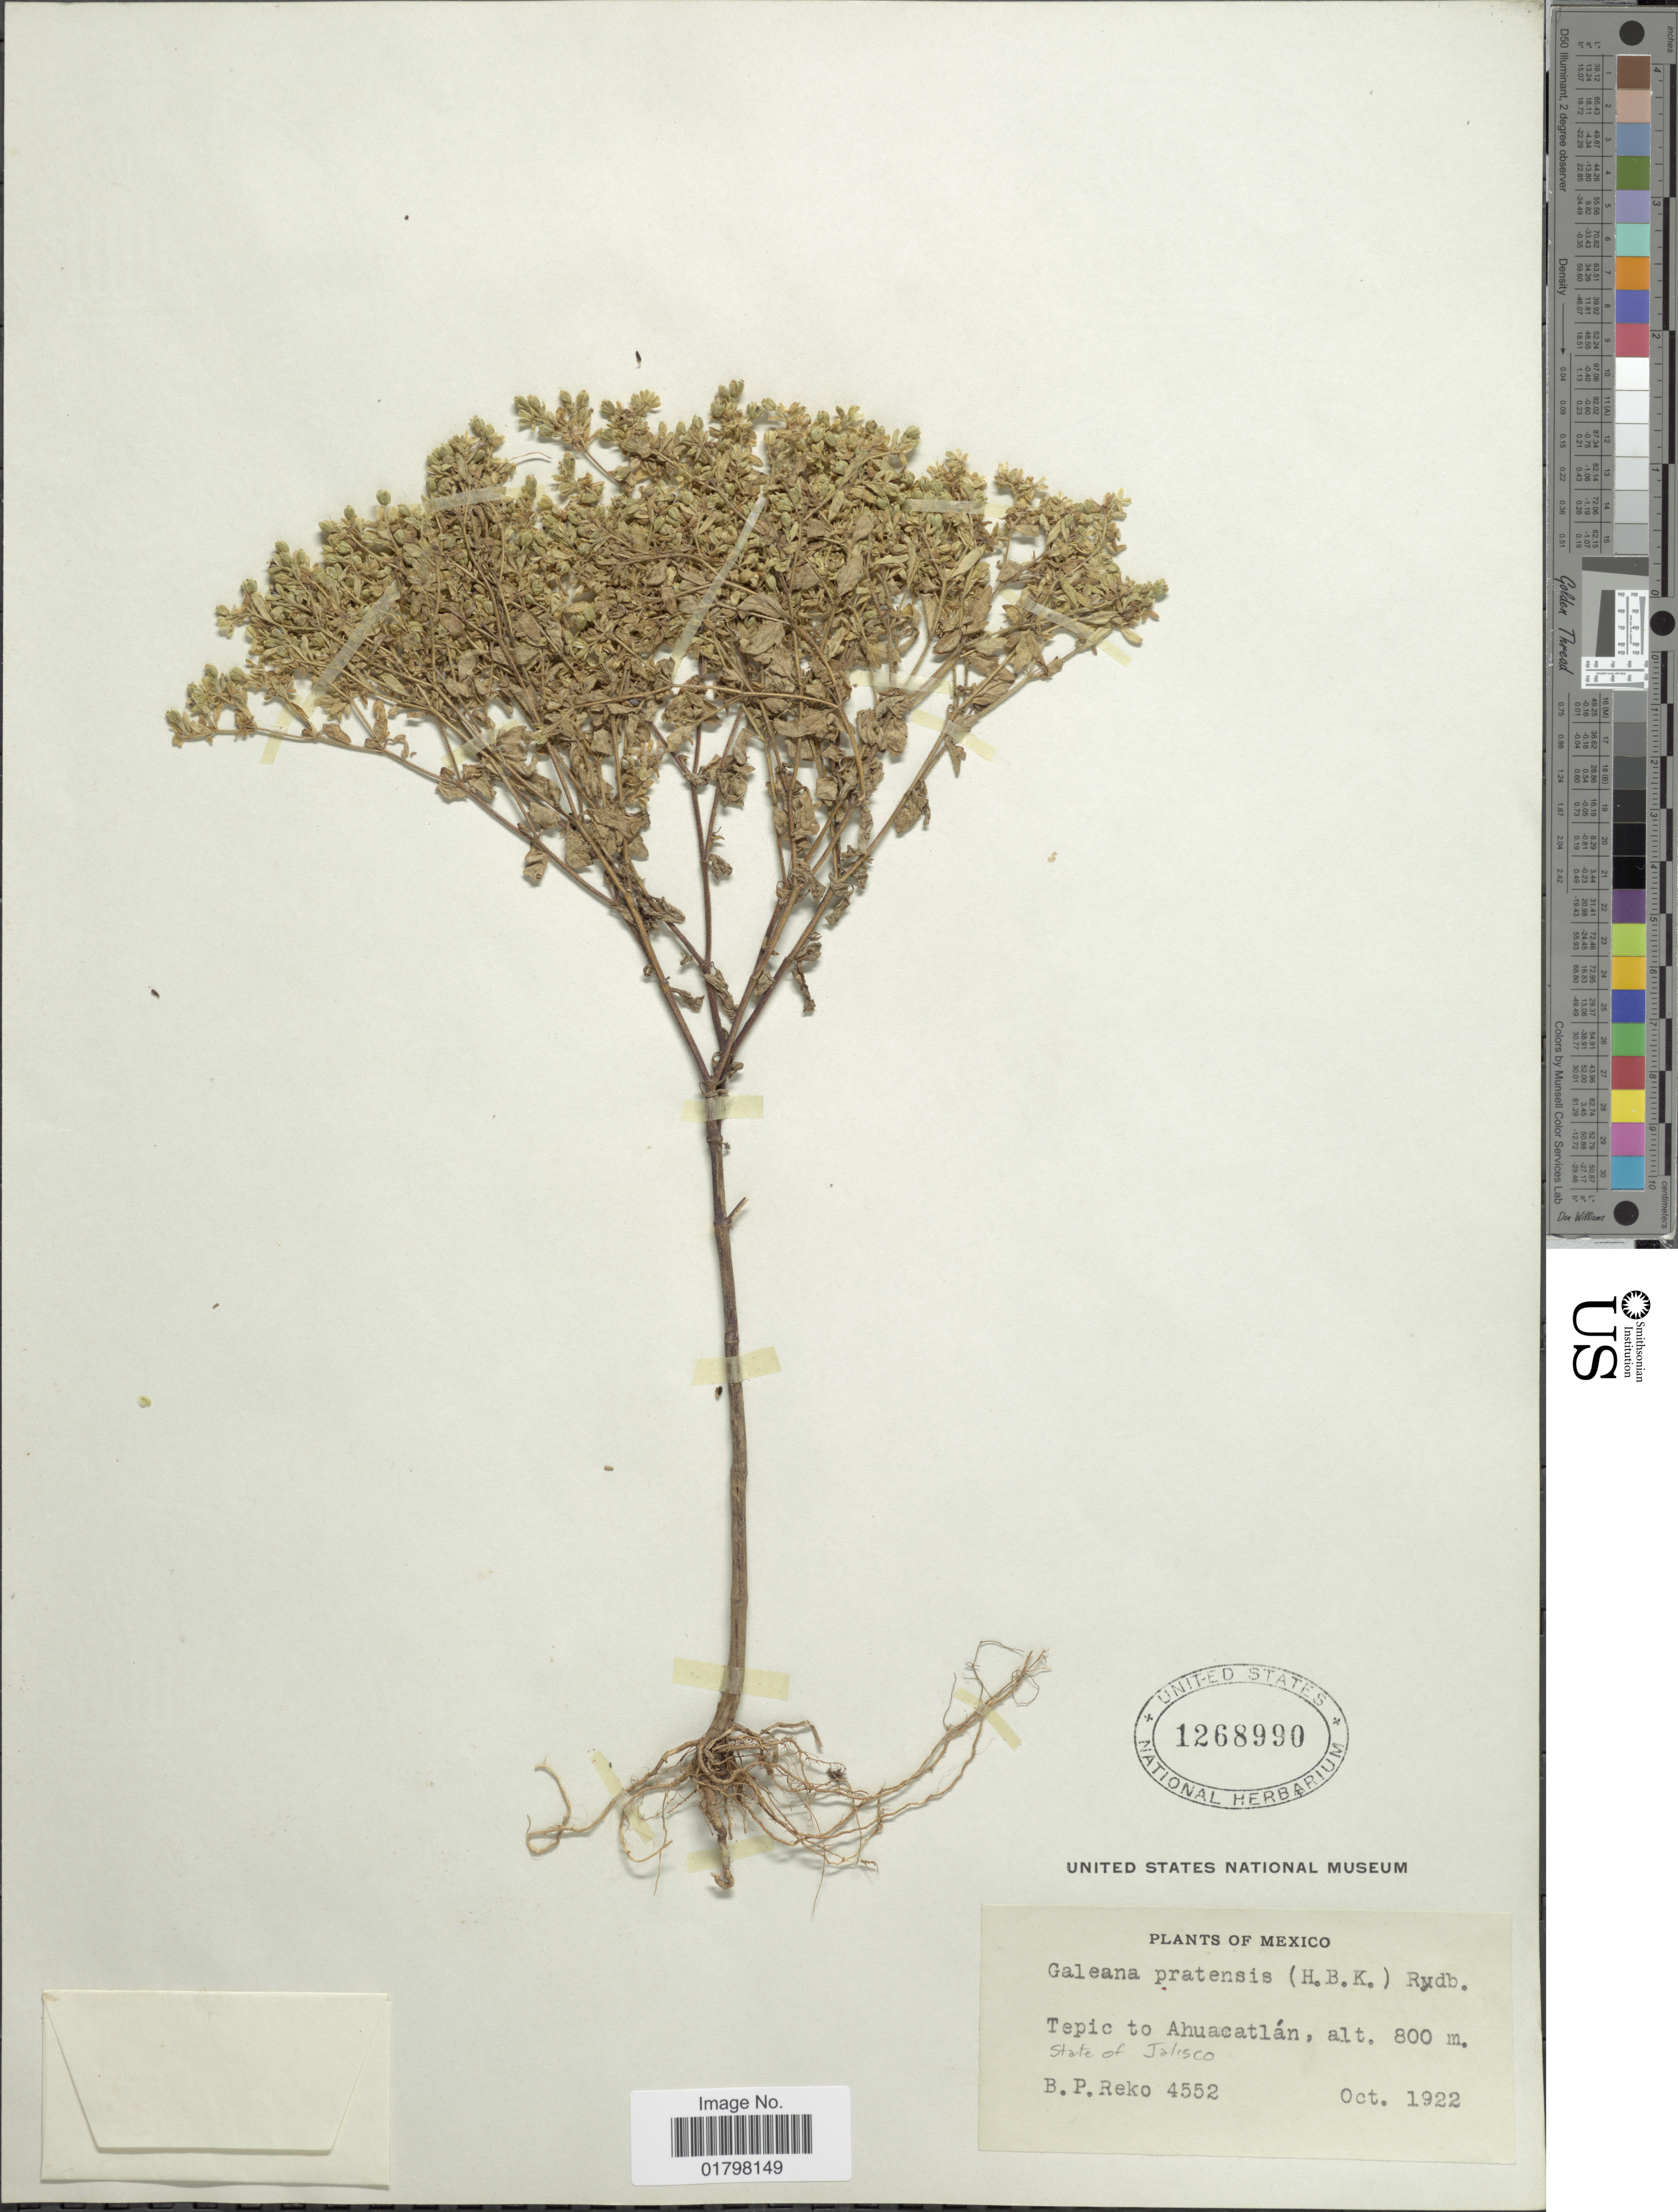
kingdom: Plantae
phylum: Tracheophyta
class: Magnoliopsida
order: Asterales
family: Asteraceae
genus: Galeana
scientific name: Galeana pratensis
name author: (Kunth) Rydb.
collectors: B. P. Reko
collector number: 4552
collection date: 1922-10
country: Mexico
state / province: Jalisco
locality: Tepic to Ahuacatlán. State of Jalisco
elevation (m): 800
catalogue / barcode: US 1268990